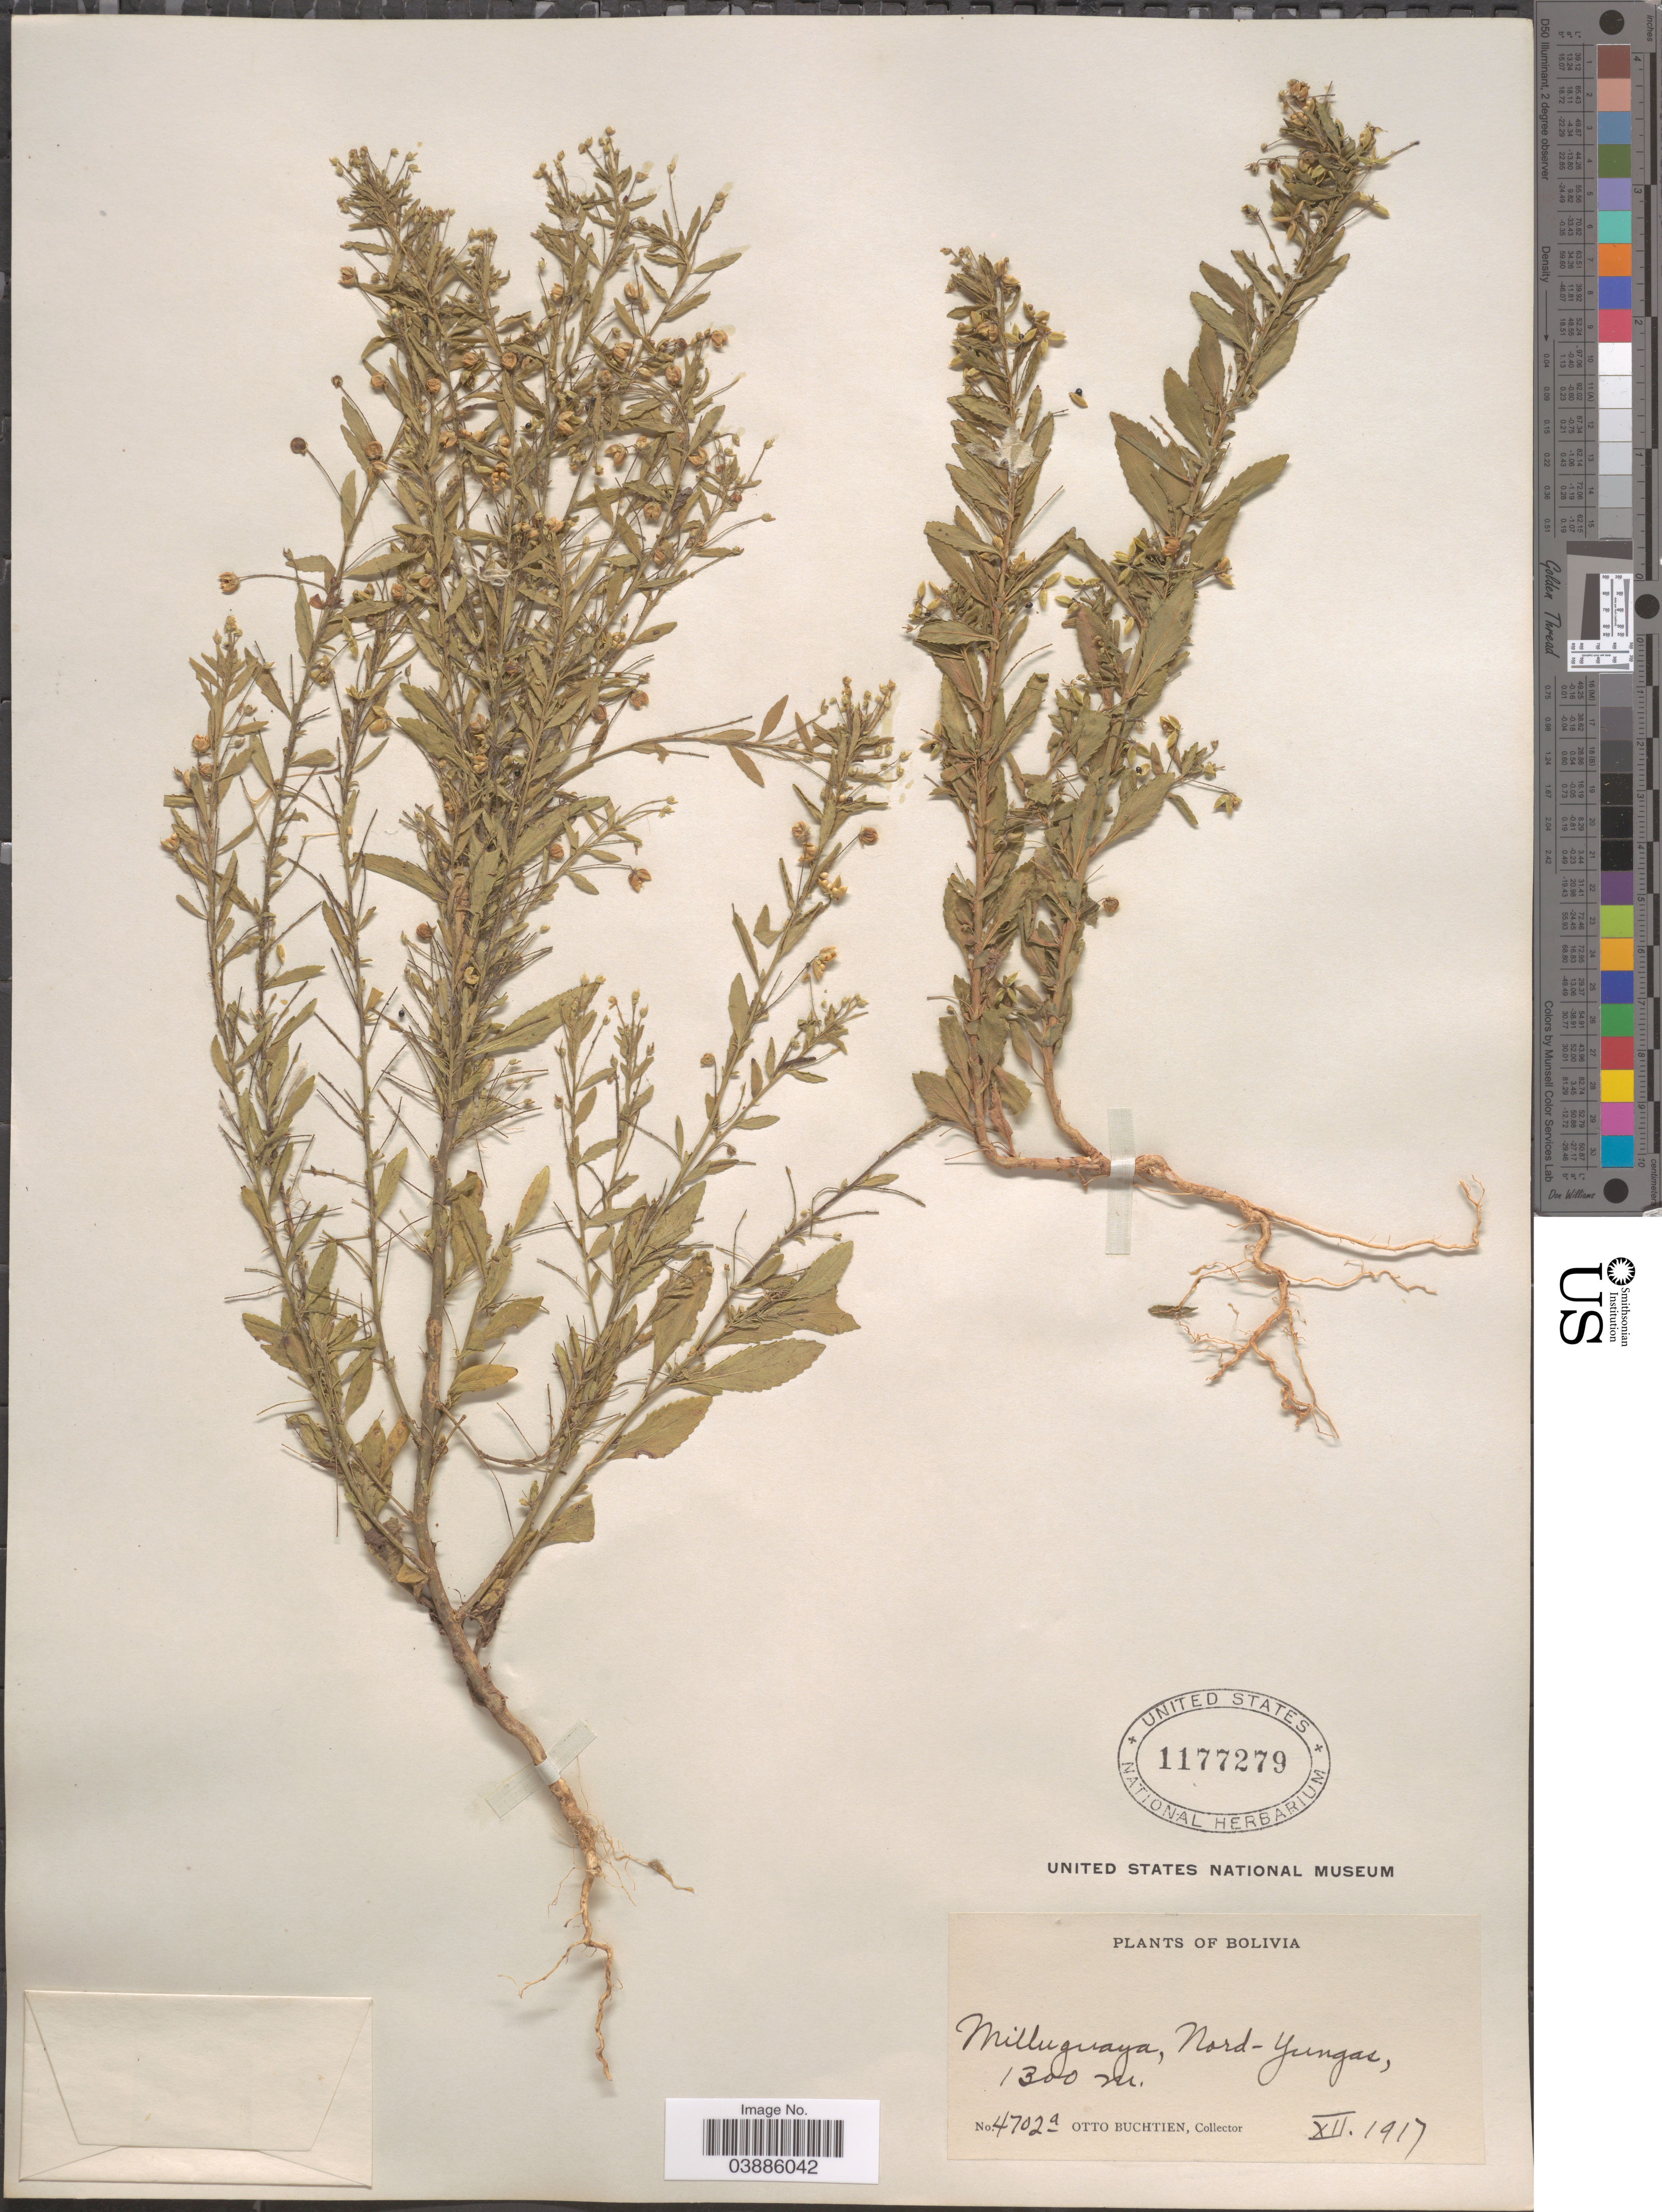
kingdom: Plantae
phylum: Tracheophyta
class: Magnoliopsida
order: Lamiales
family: Plantaginaceae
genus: Scoparia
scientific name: Scoparia dulcis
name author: L.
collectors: O. Buchtien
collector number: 4702a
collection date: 1917-12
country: Bolivia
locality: Milluguaya, Nord-Yungas.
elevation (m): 1300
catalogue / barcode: US 1177279